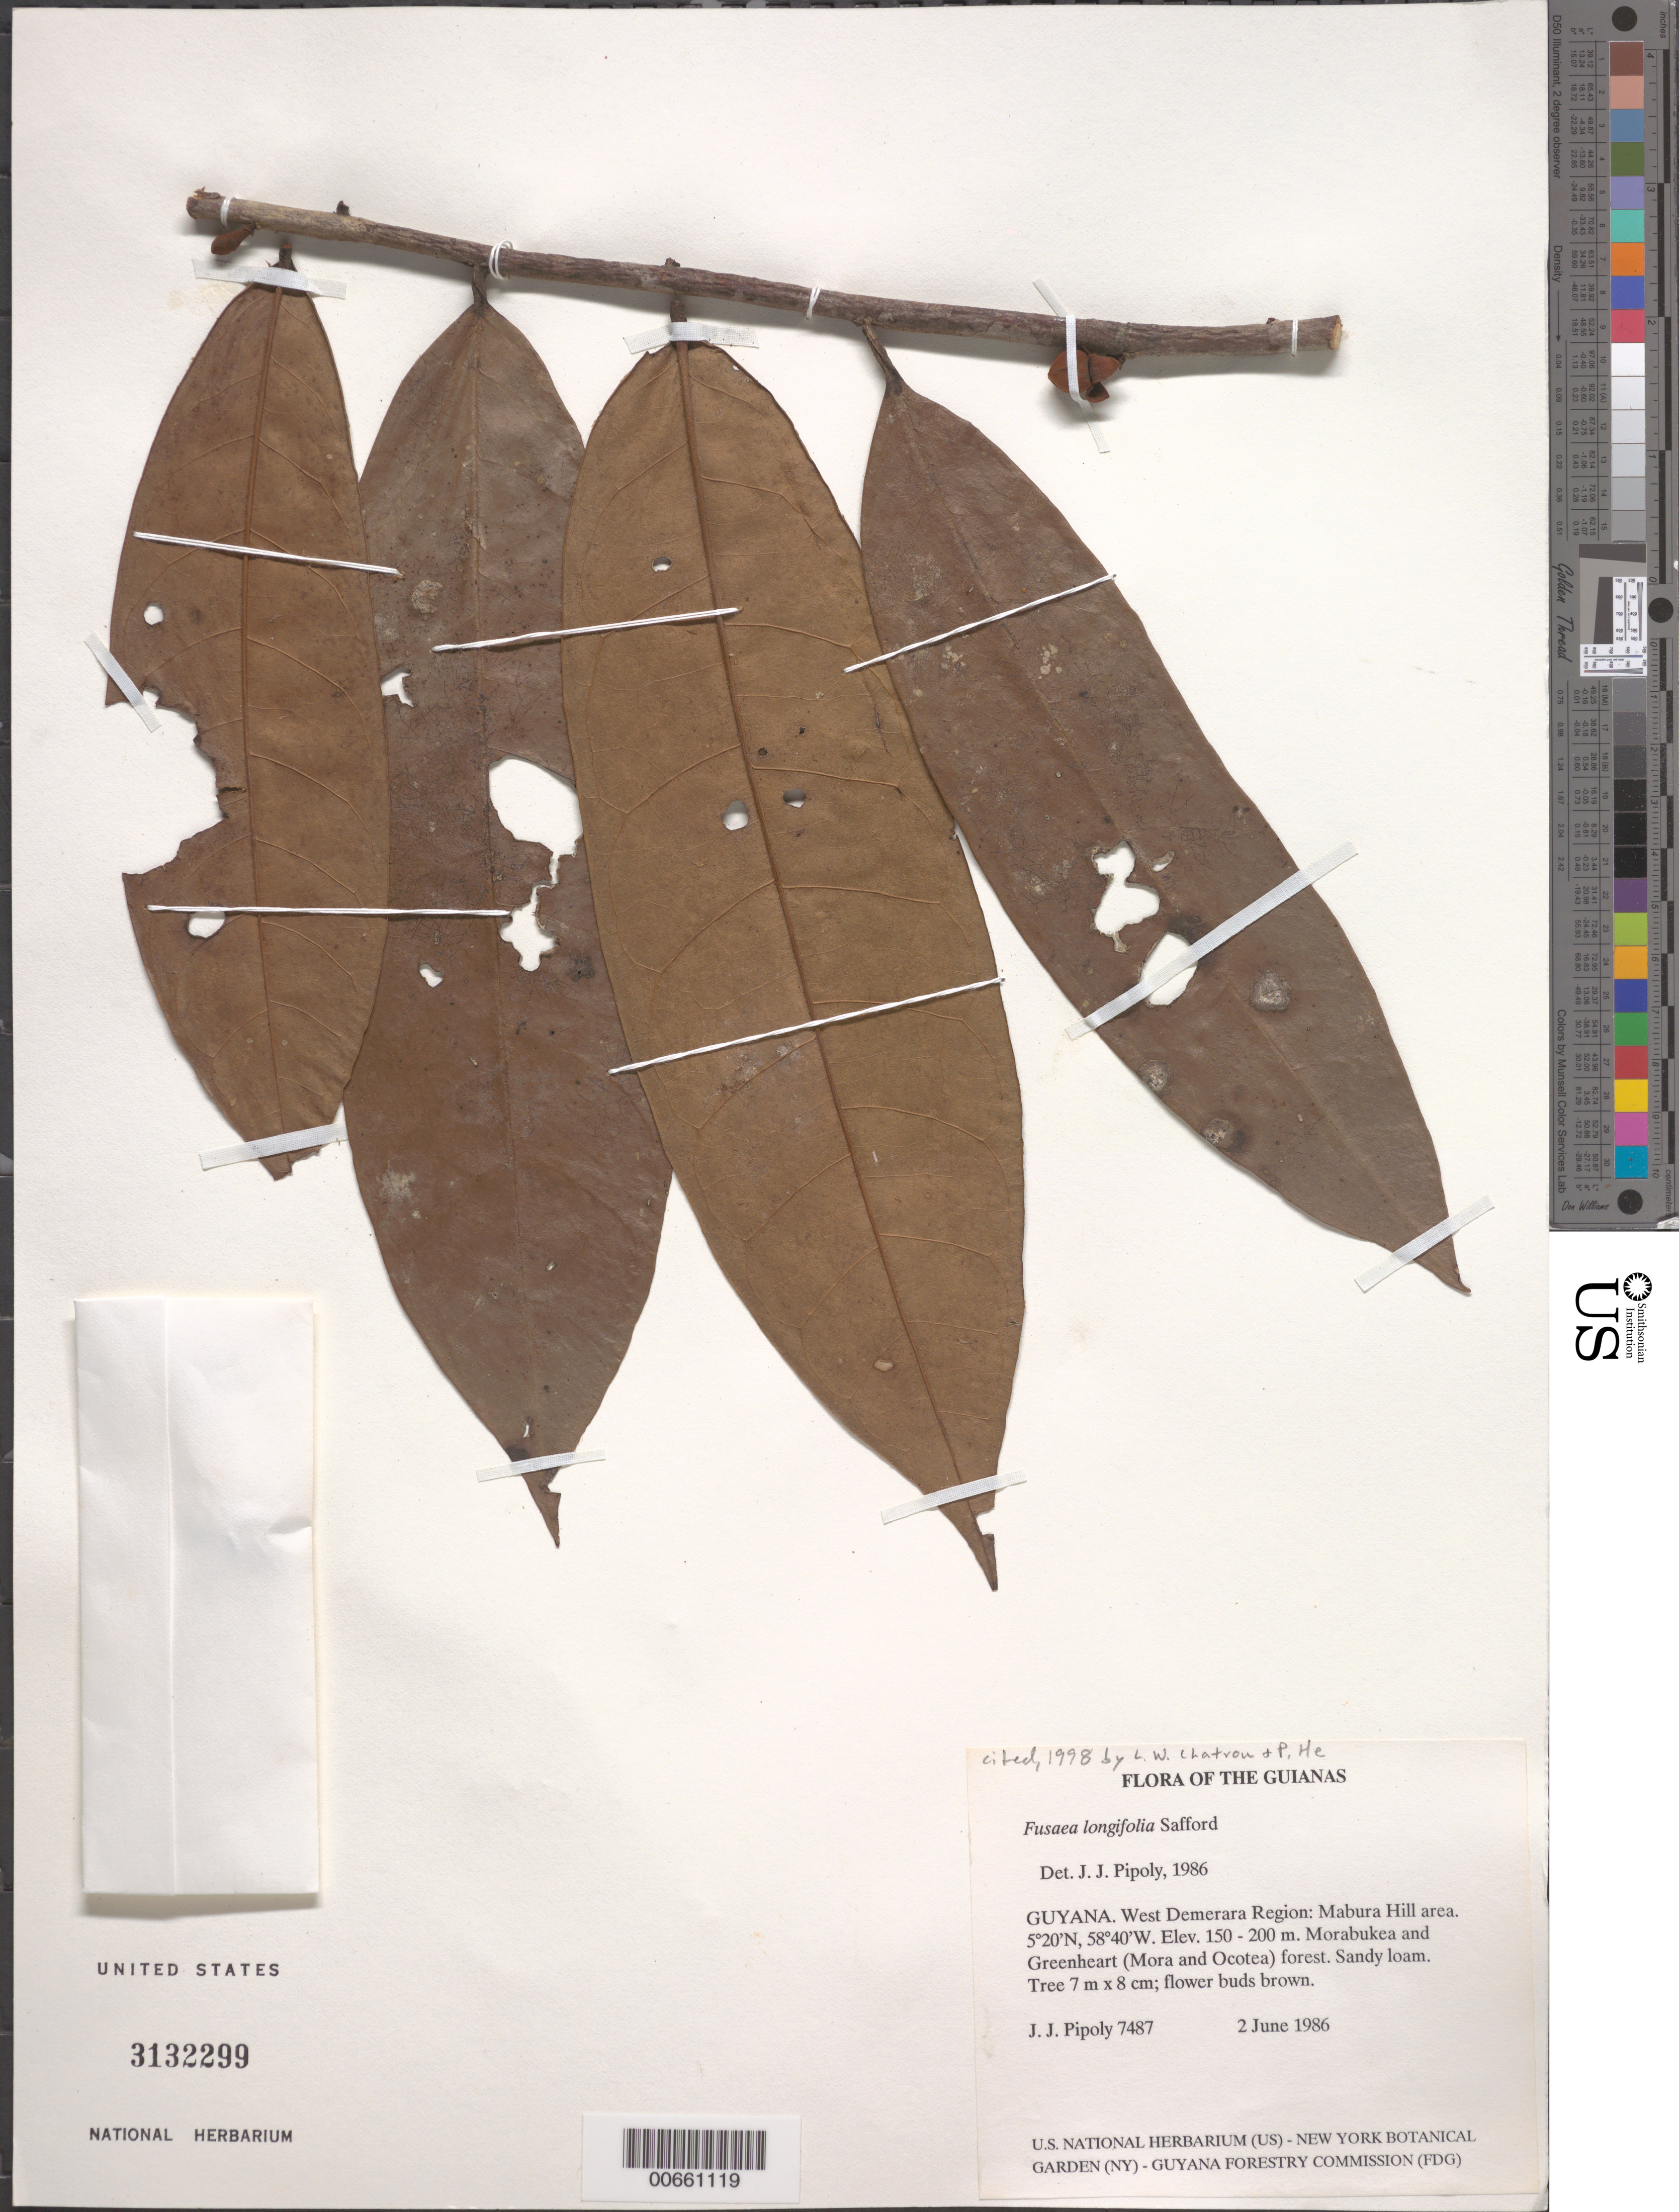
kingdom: Plantae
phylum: Tracheophyta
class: Magnoliopsida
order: Magnoliales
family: Annonaceae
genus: Fusaea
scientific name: Fusaea longifolia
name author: (Aubl.) Saff.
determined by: Pipoly, J. J., III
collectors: J. J. Pipoly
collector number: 7487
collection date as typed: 2 June 1986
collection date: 1986-06-02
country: Guyana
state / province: U. Demerara-Berbice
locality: Mabura Hill area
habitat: Morabukea and Greenheart (Mora and Ocotea) forest. Sandy loam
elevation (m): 50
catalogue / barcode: US 3132299